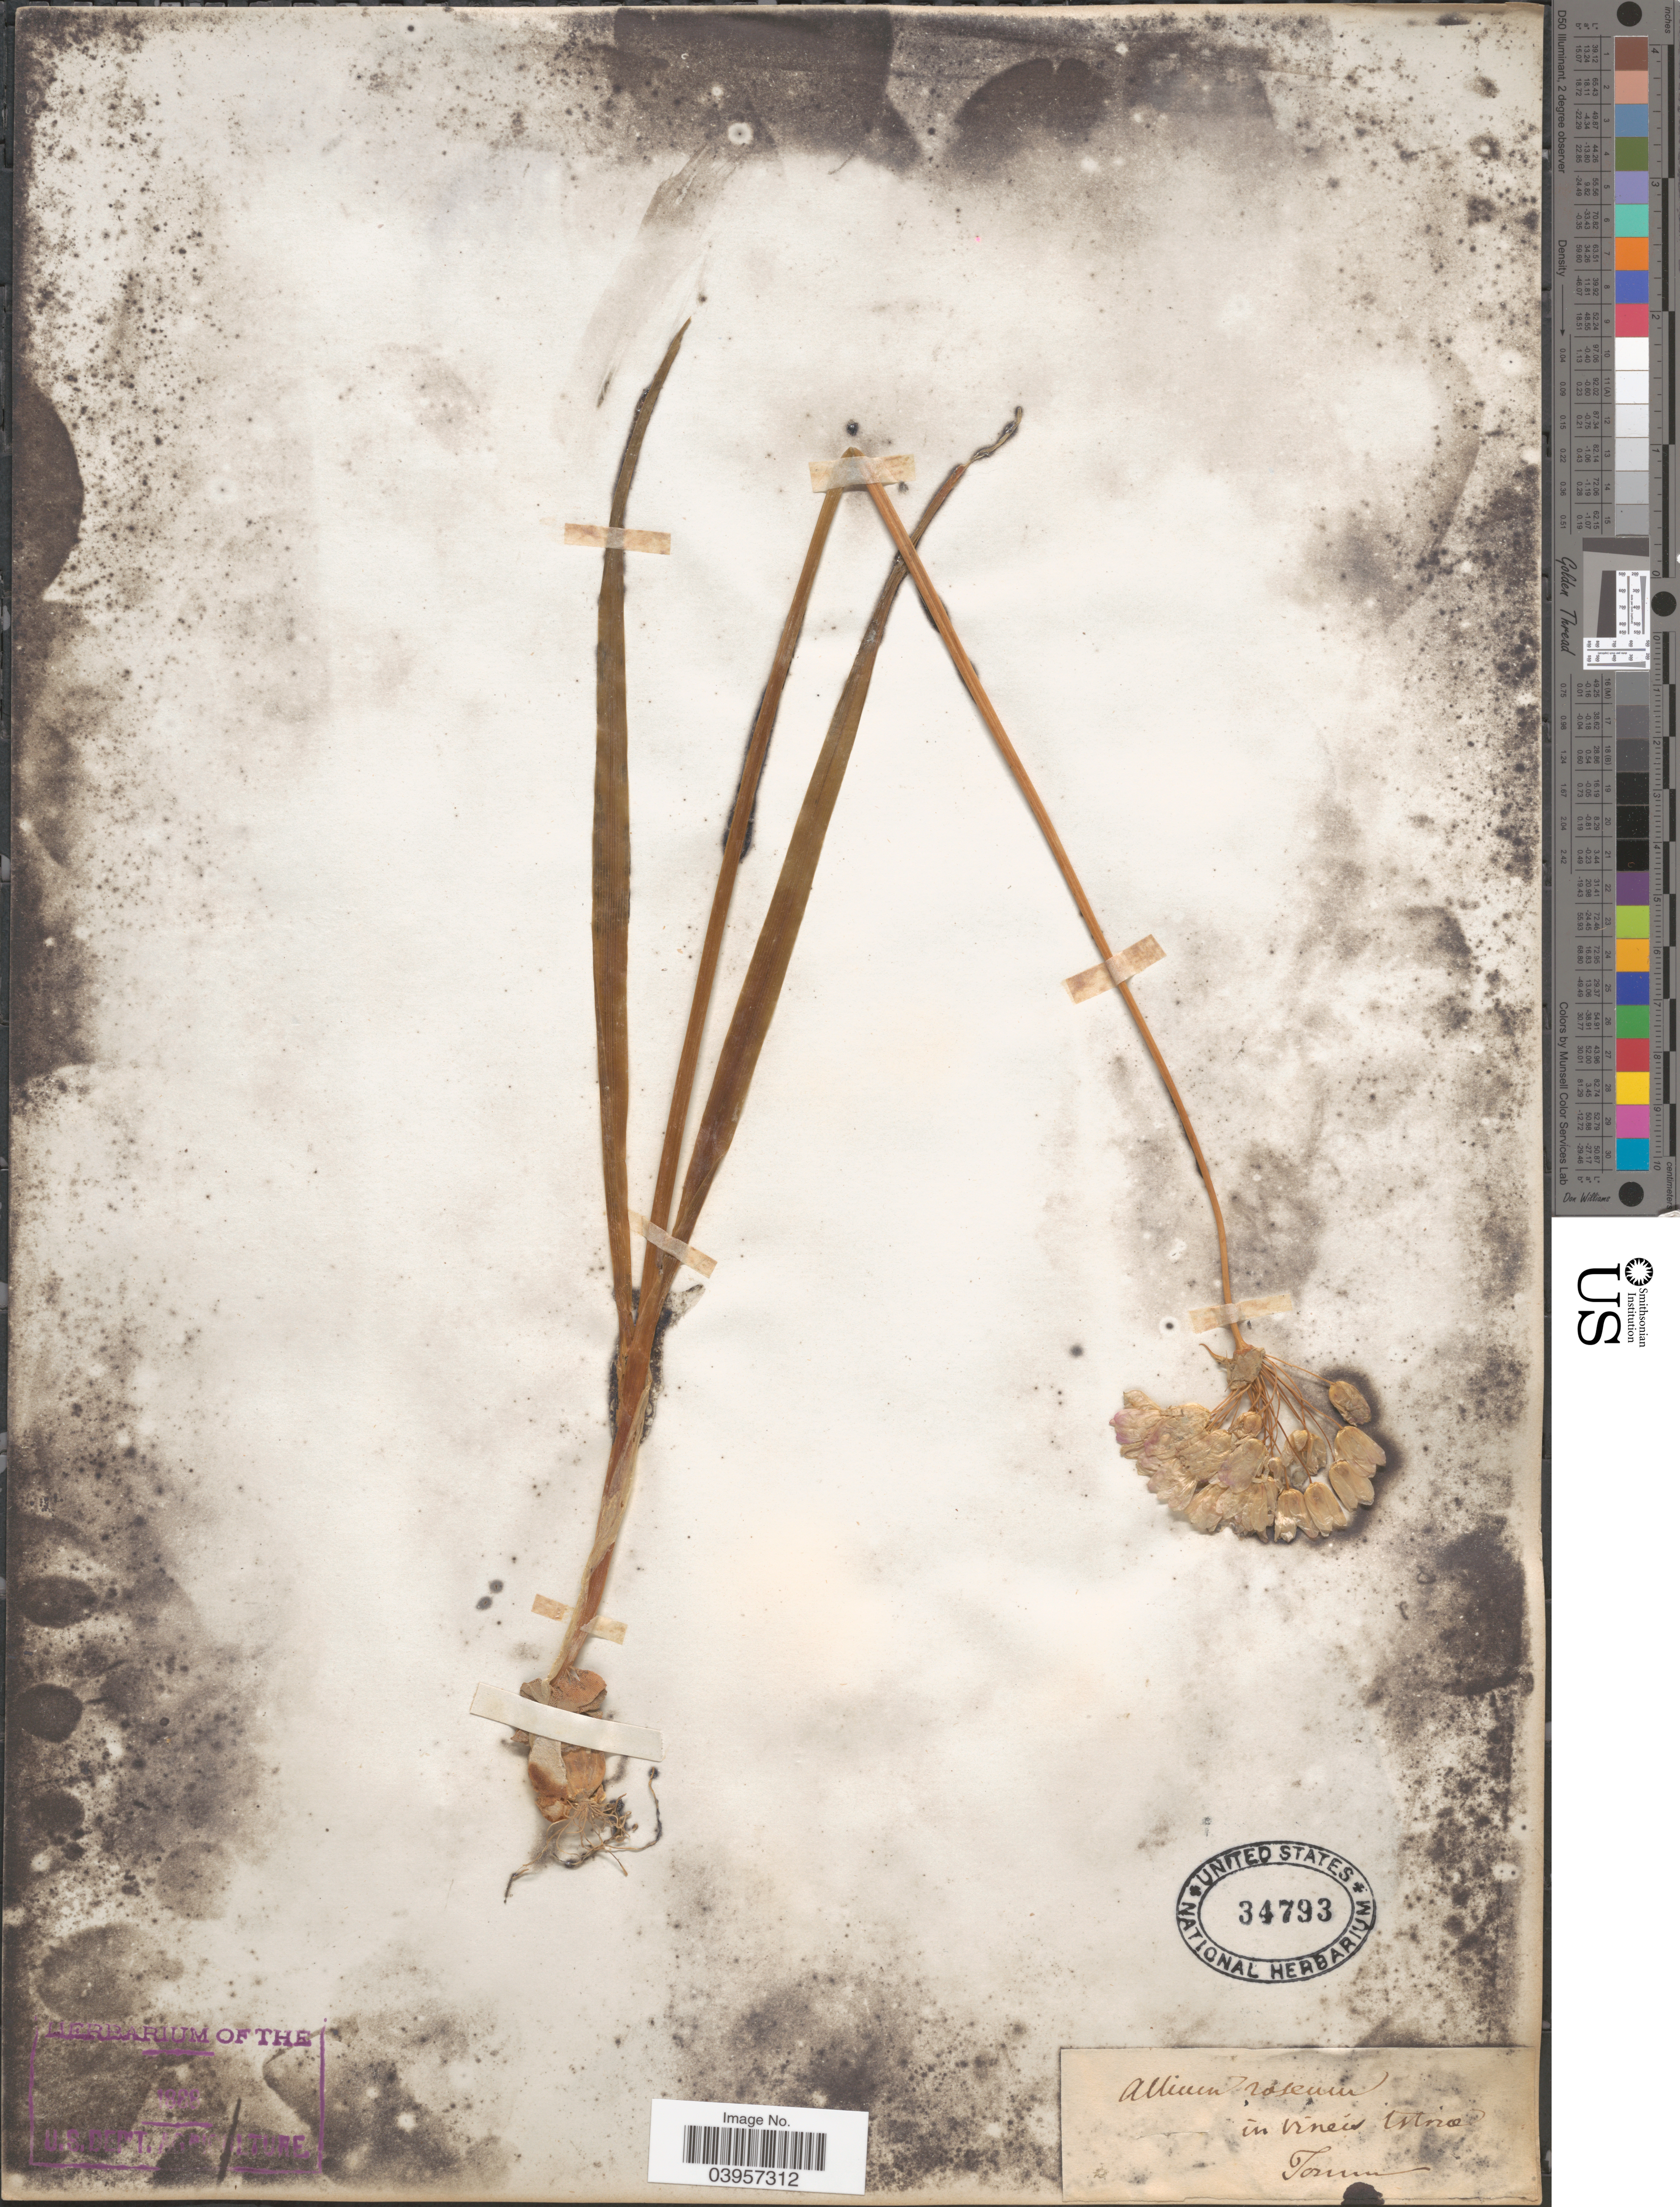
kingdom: Plantae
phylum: Tracheophyta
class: Liliopsida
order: Asparagales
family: Amaryllidaceae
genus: Allium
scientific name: Allium roseum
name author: L.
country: Croatia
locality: In Vineis Istrine.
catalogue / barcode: US 34793